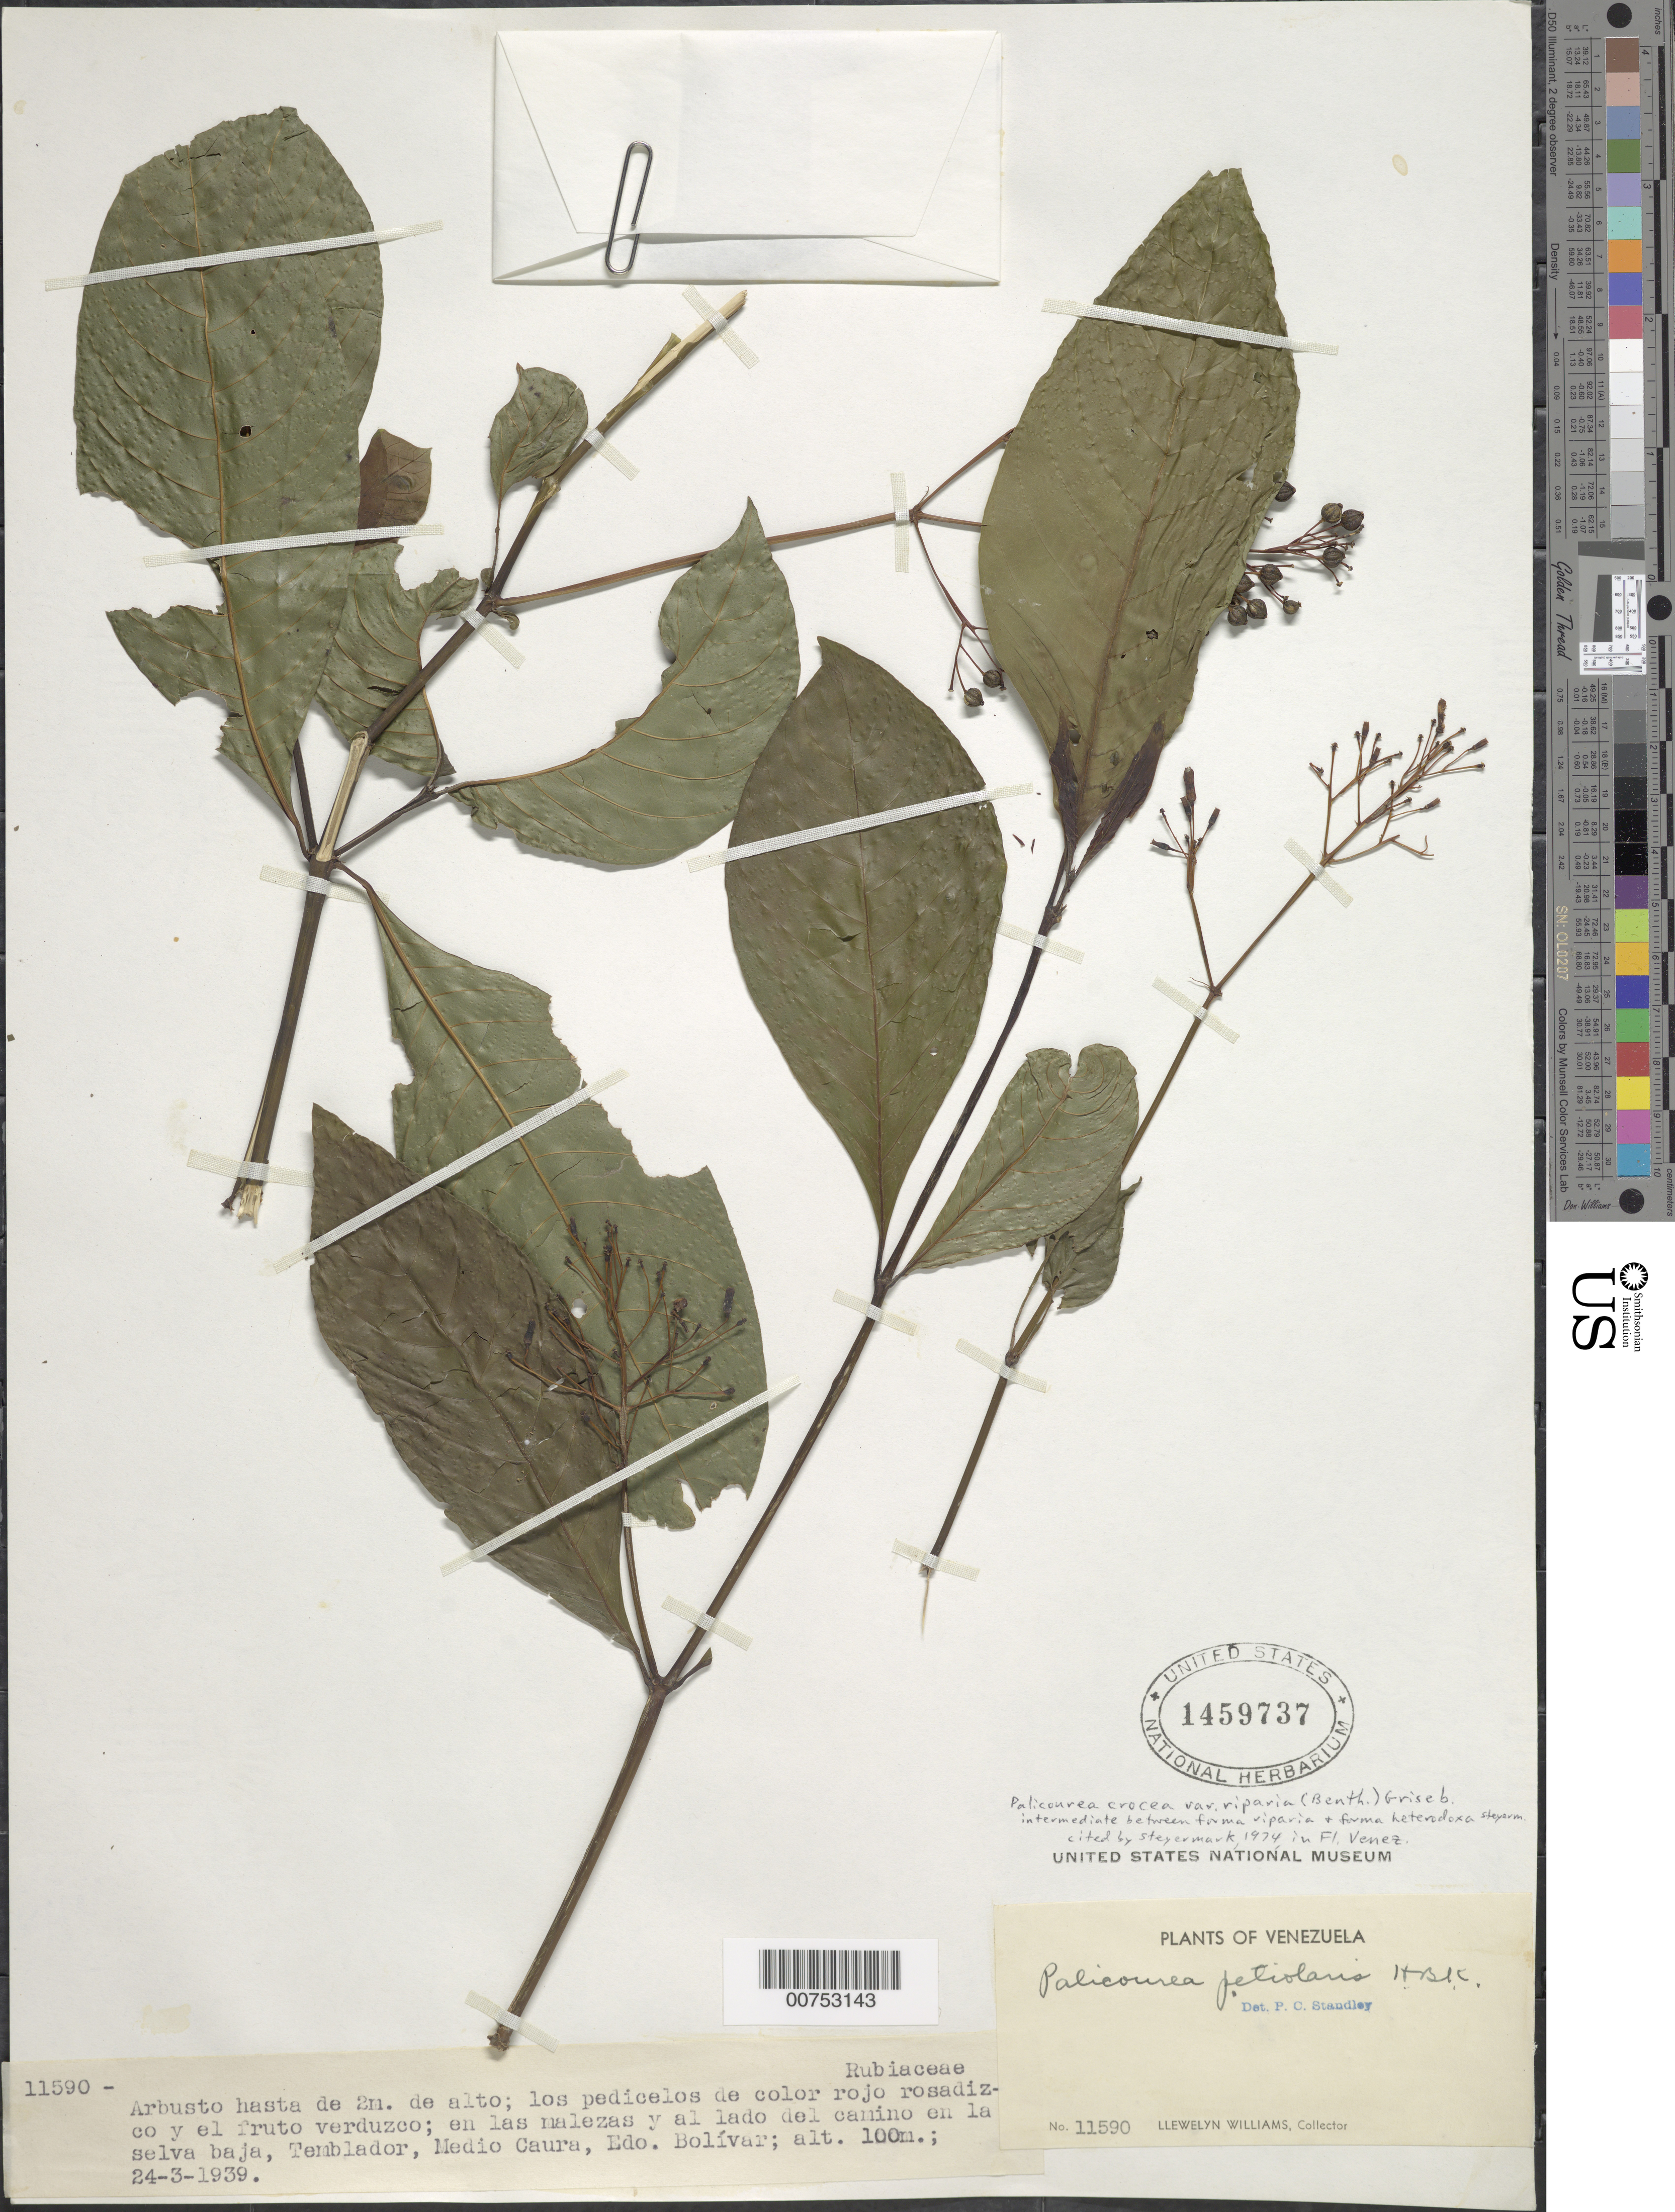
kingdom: Plantae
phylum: Tracheophyta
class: Magnoliopsida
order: Gentianales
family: Rubiaceae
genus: Palicourea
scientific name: Palicourea crocea var. riparia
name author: (Benth.) Griseb.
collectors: Ll. Williams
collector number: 11590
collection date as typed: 24-Mar-39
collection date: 1939-03-24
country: Venezuela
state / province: Bolívar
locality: Temblador, Medio Caura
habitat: Malezas y al lado del camino en la selva baja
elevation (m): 100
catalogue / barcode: US 1459737